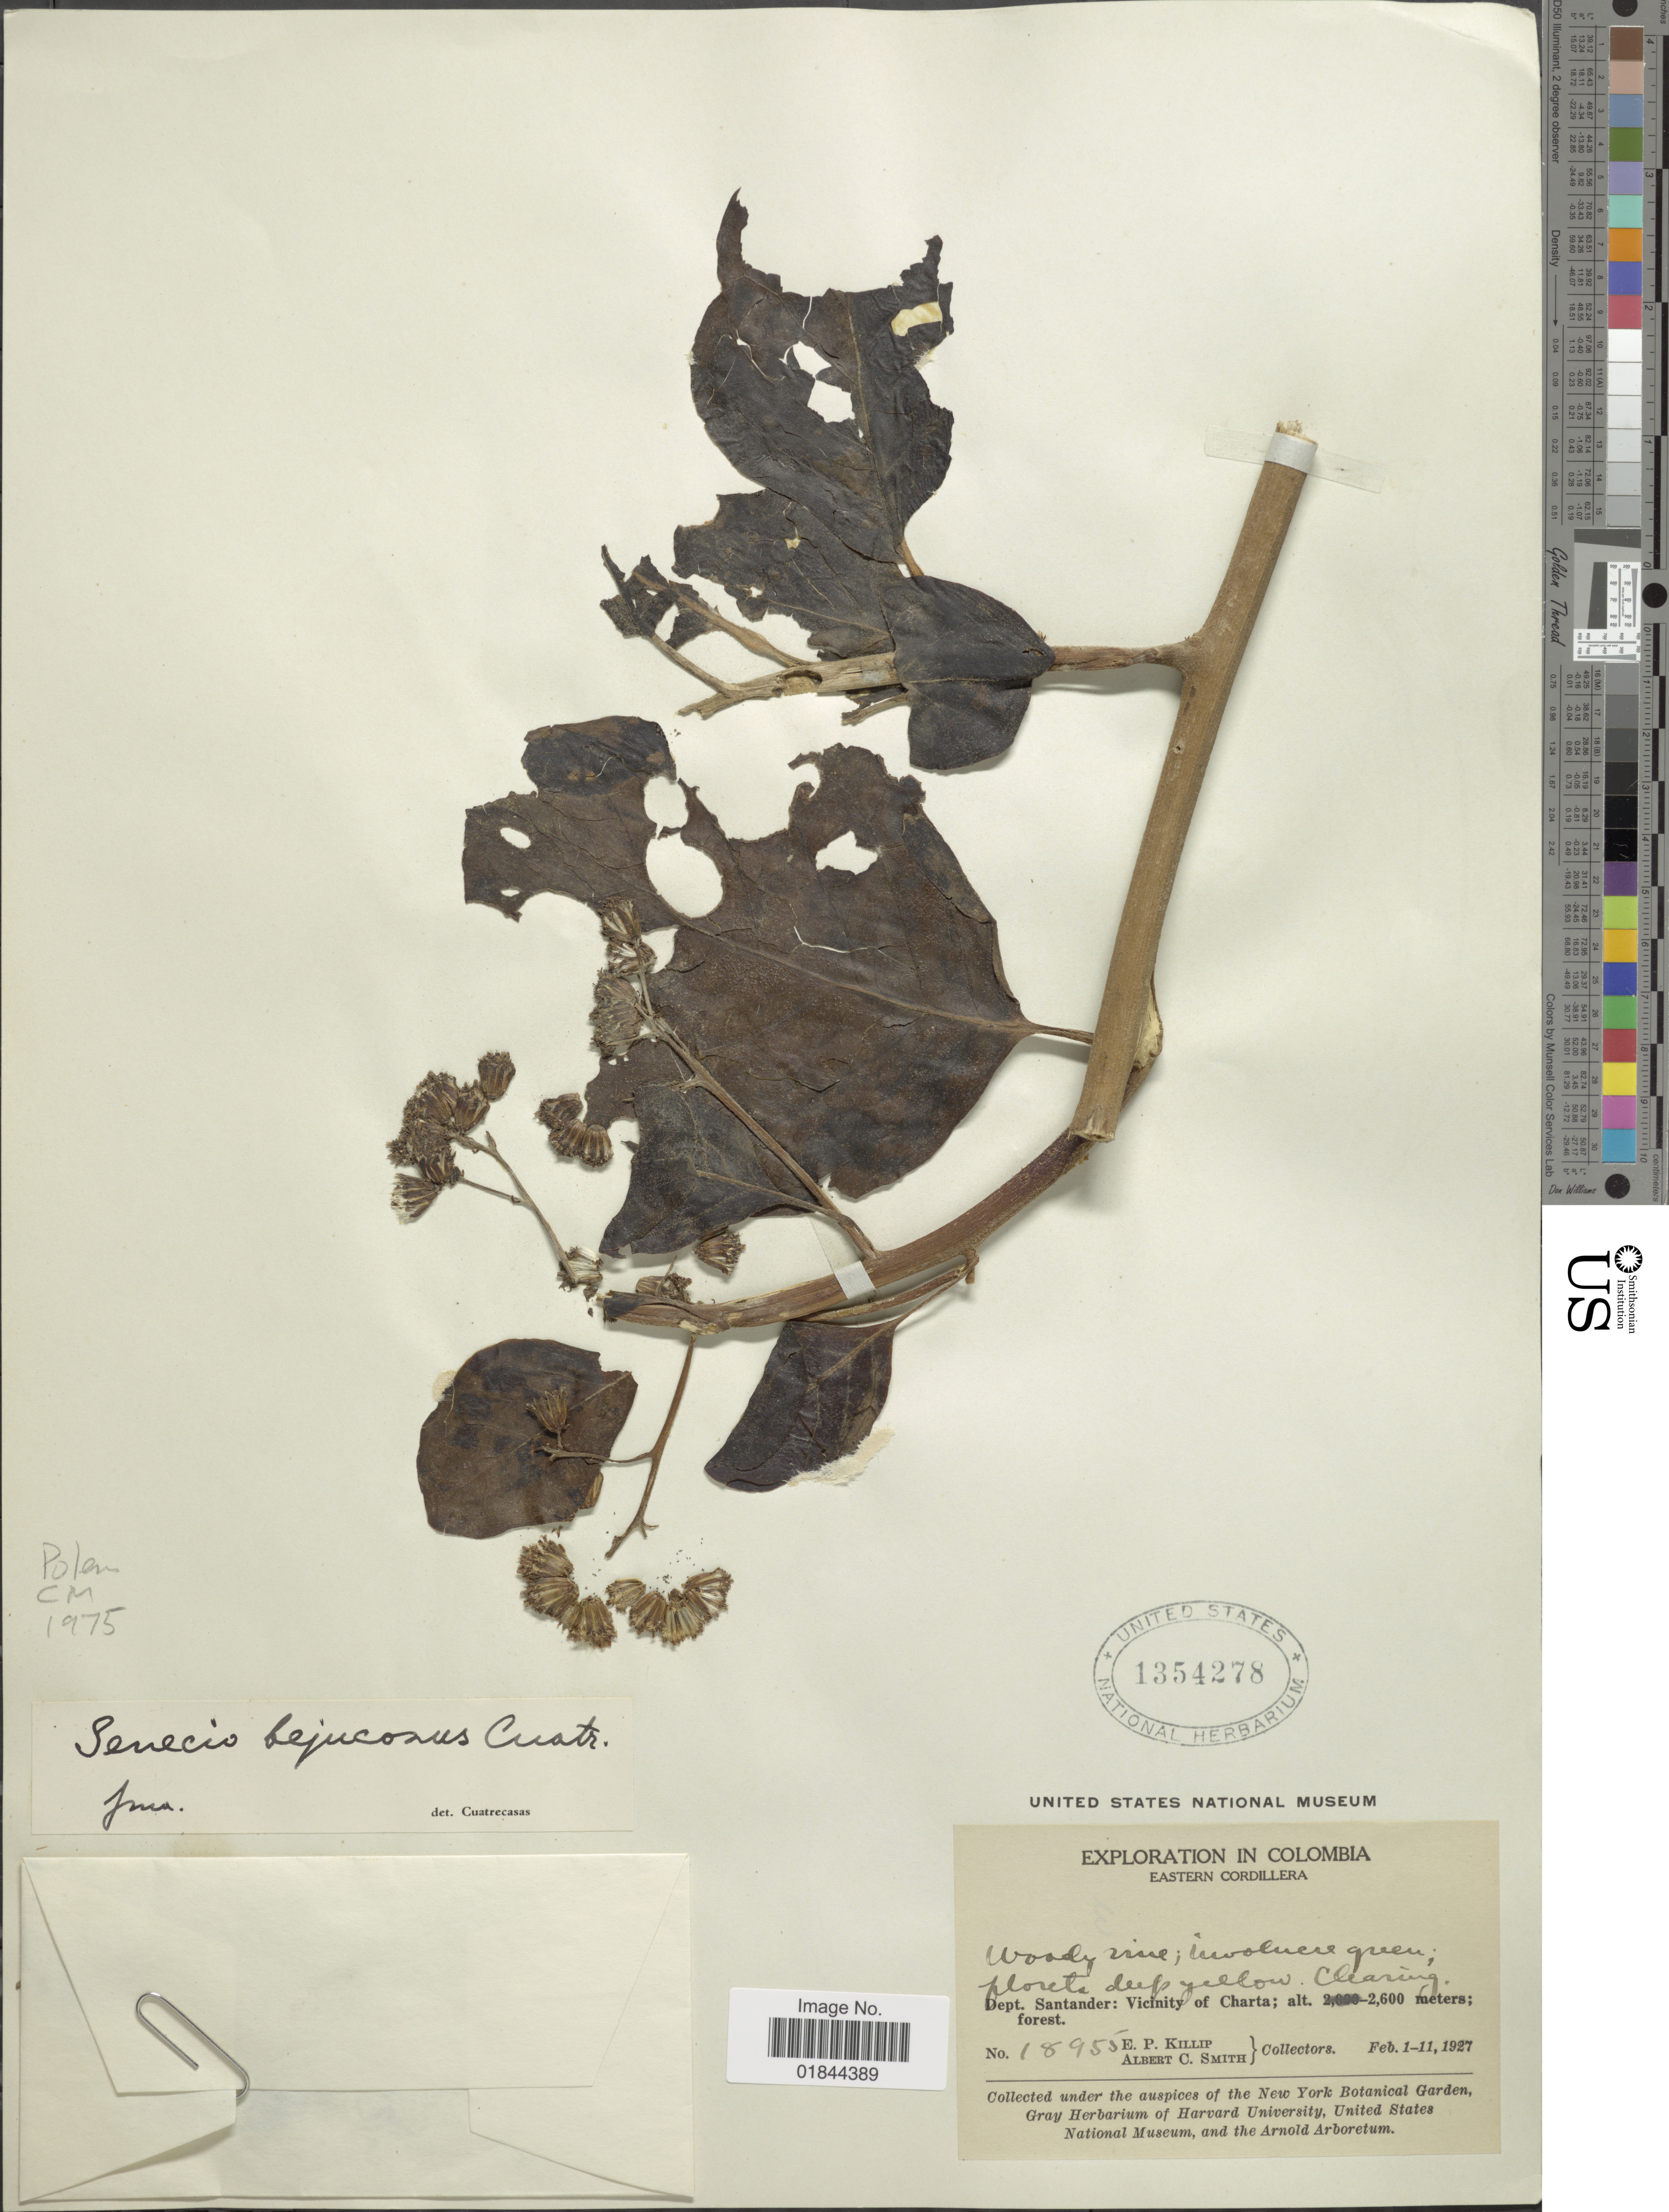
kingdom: Plantae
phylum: Tracheophyta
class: Magnoliopsida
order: Asterales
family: Asteraceae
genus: Pentacalia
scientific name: Pentacalia breviligulata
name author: (Hieron.) Cuatrec.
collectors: E. P. Killip & A. C. Smith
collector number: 18955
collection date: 1927-02-01/1927-02-11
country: Colombia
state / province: Santander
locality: Eastern Cordillera, Dep Santander: Vicinity of Charta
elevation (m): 2600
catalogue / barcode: US 1354278